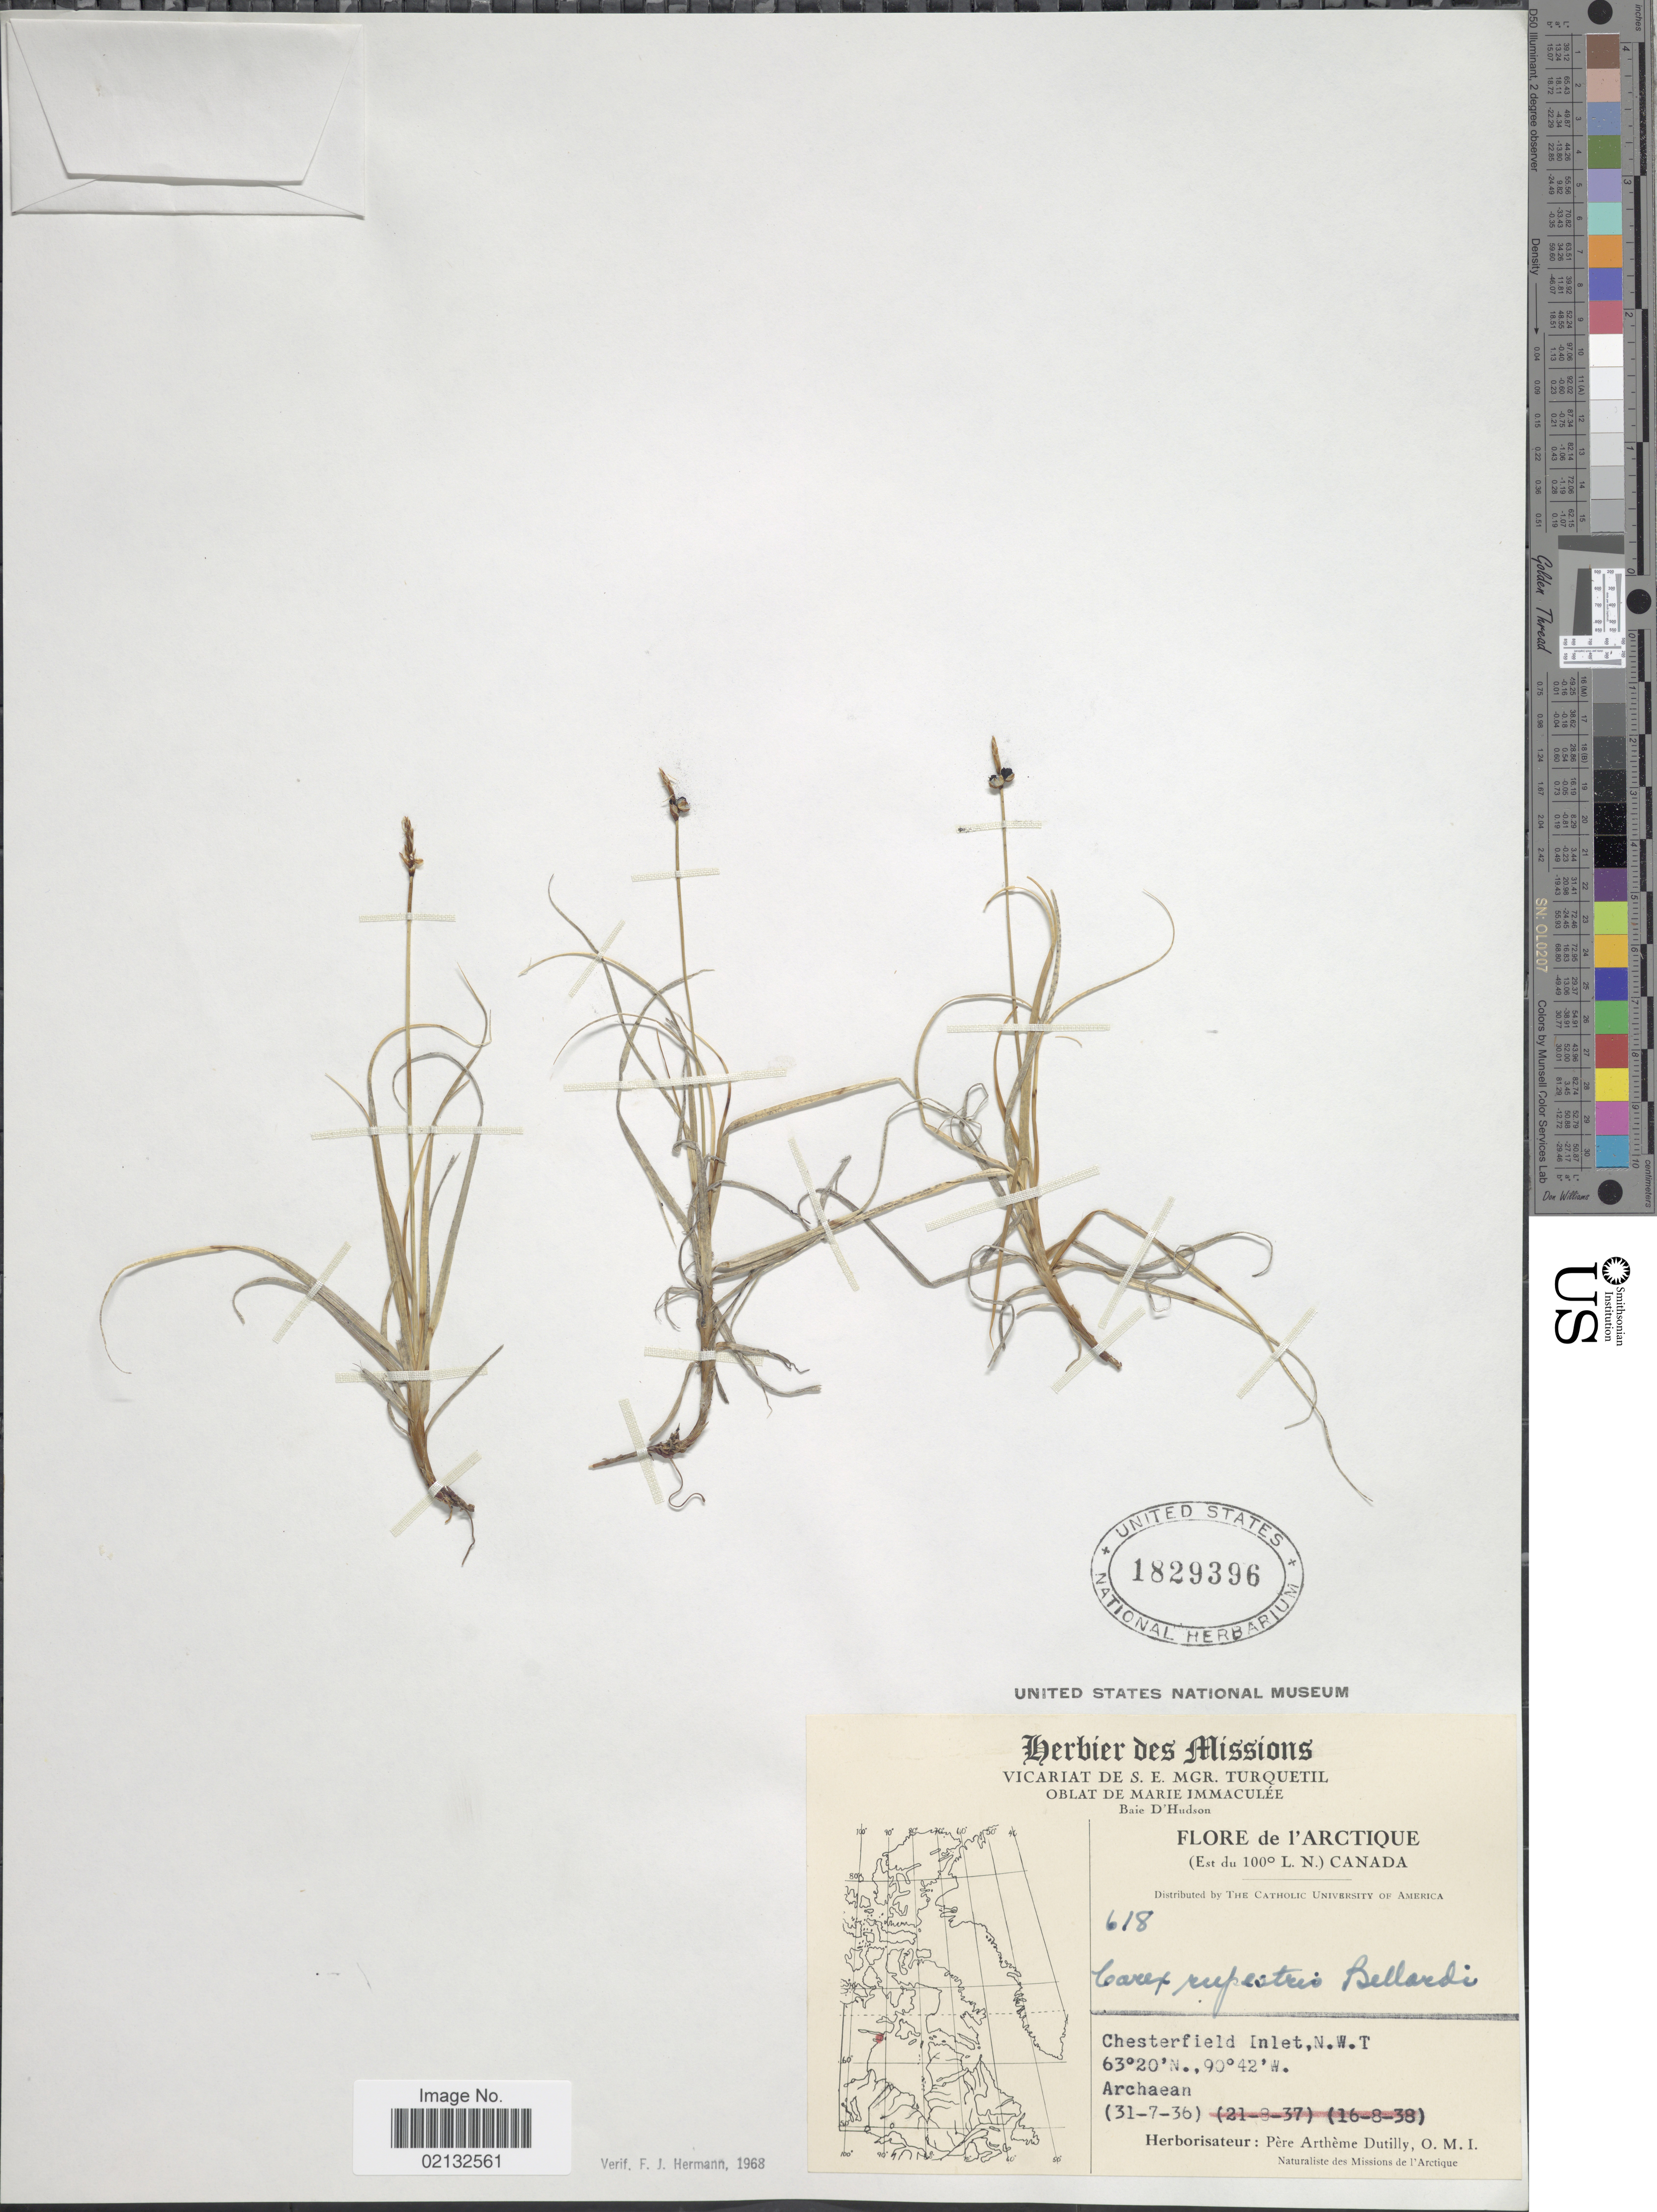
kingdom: Plantae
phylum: Tracheophyta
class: Liliopsida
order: Poales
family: Cyperaceae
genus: Carex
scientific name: Carex rupestris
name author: All.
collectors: A. Dutilly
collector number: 618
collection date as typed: Transcribed d/m/y: 31/7/36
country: Canada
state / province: Nunavut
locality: L' Arctique. Chesterfield Inlet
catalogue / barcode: US 1829396